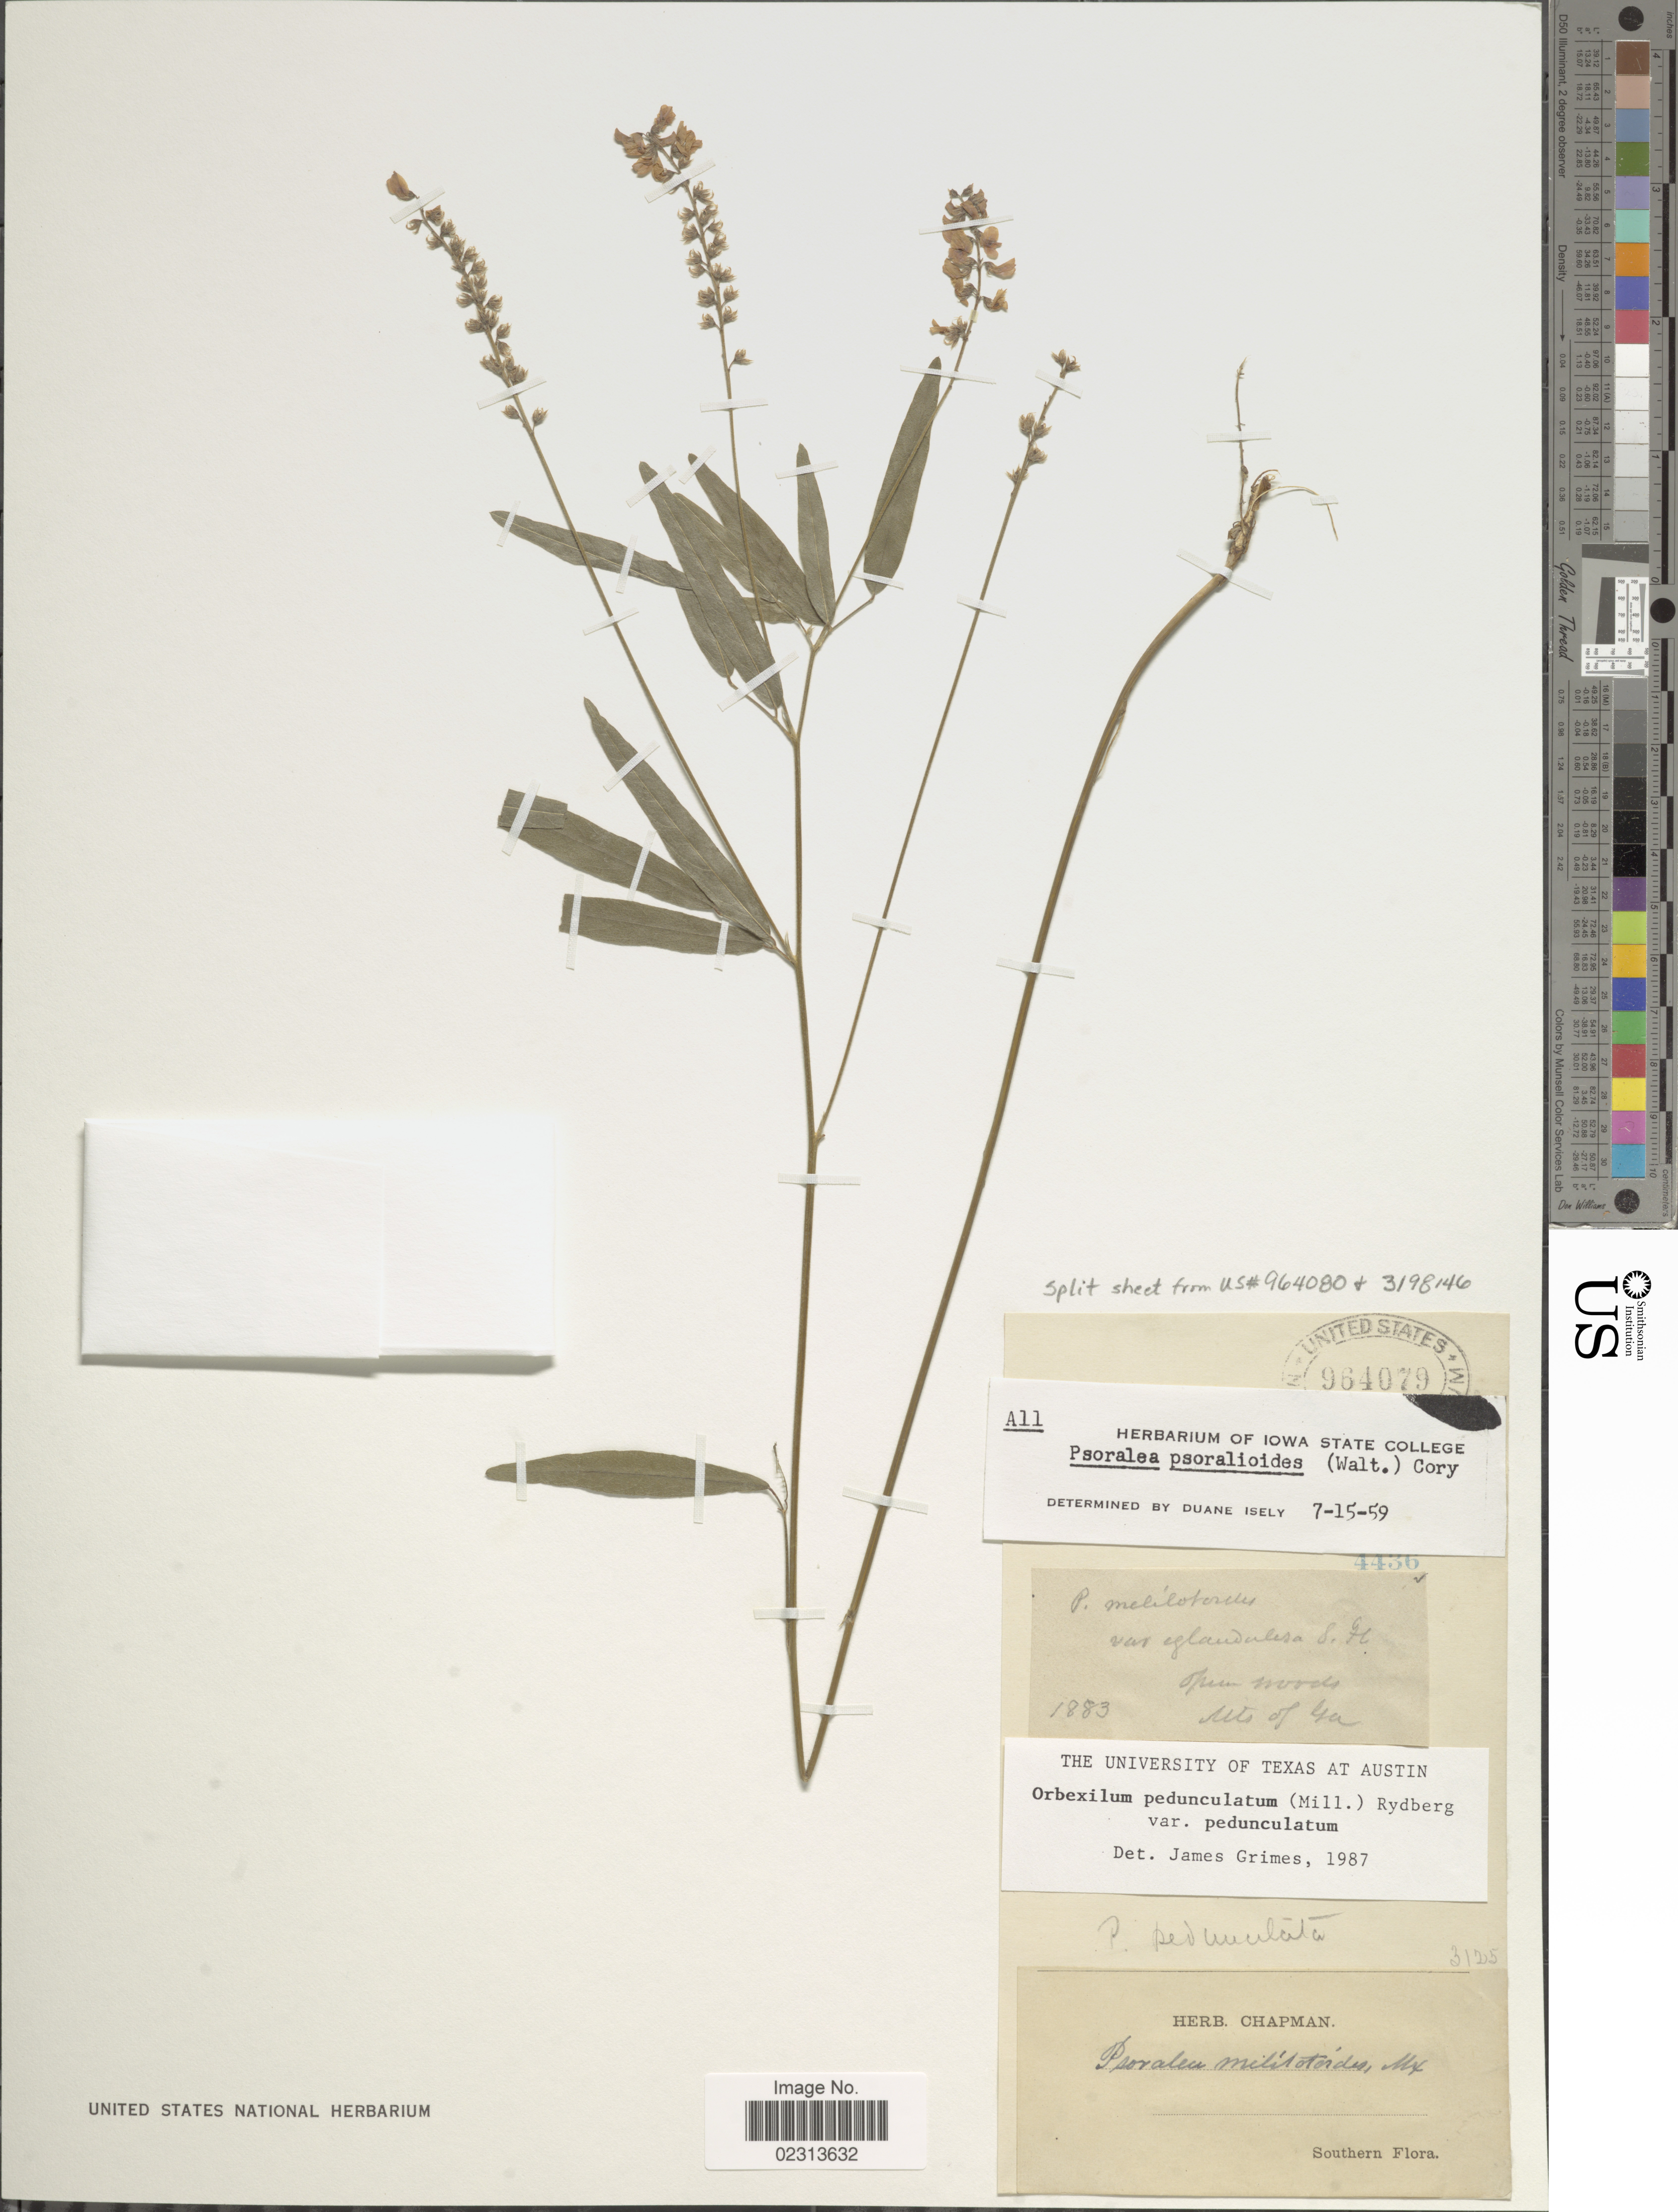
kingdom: Plantae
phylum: Tracheophyta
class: Magnoliopsida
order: Fabales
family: Fabaceae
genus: Orbexilum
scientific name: Orbexilum pedunculatum var. pedunculatum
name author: (Miller) Rydberg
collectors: ex herb. Chapman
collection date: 1883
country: United States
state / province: Georgia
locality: Mts of Ga.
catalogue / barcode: US 964079